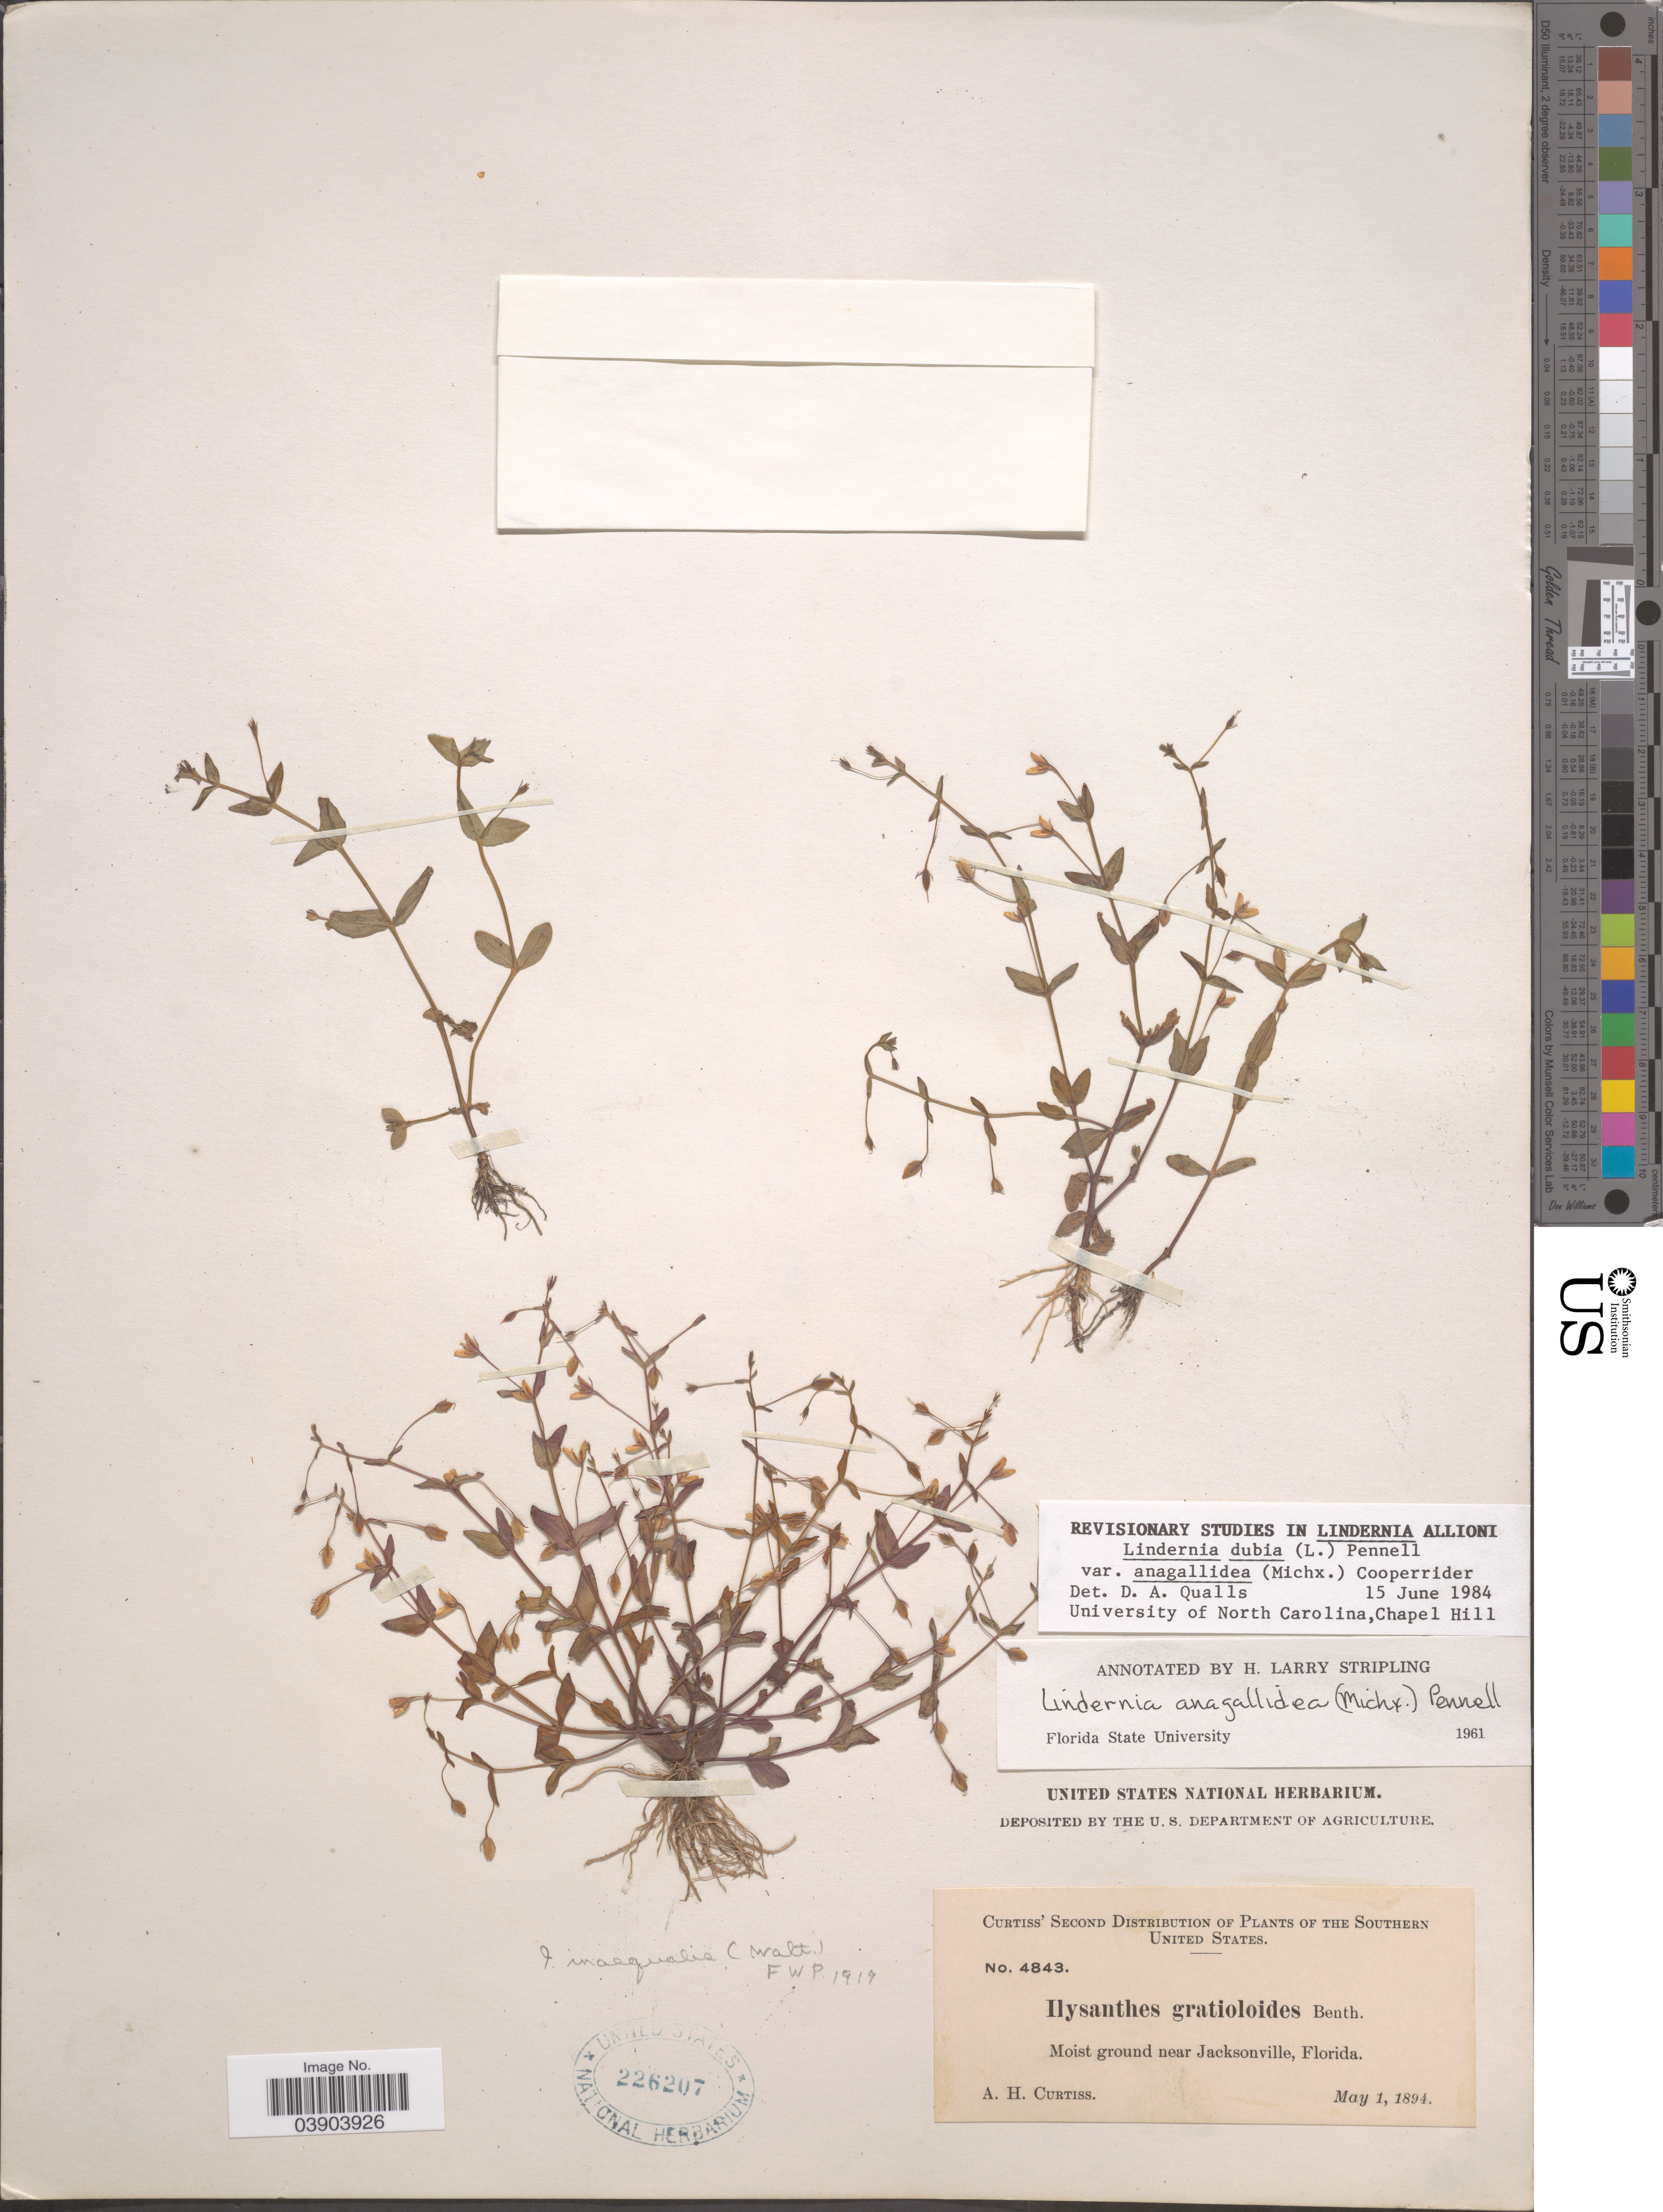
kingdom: Plantae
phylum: Tracheophyta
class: Magnoliopsida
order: Lamiales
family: Linderniaceae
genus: Lindernia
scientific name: Lindernia dubia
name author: (L.) Pennell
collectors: A. H. Curtiss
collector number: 4843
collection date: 1894-05-01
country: United States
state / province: Florida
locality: The Southern United States. Near Jacksonville,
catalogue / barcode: US 226207